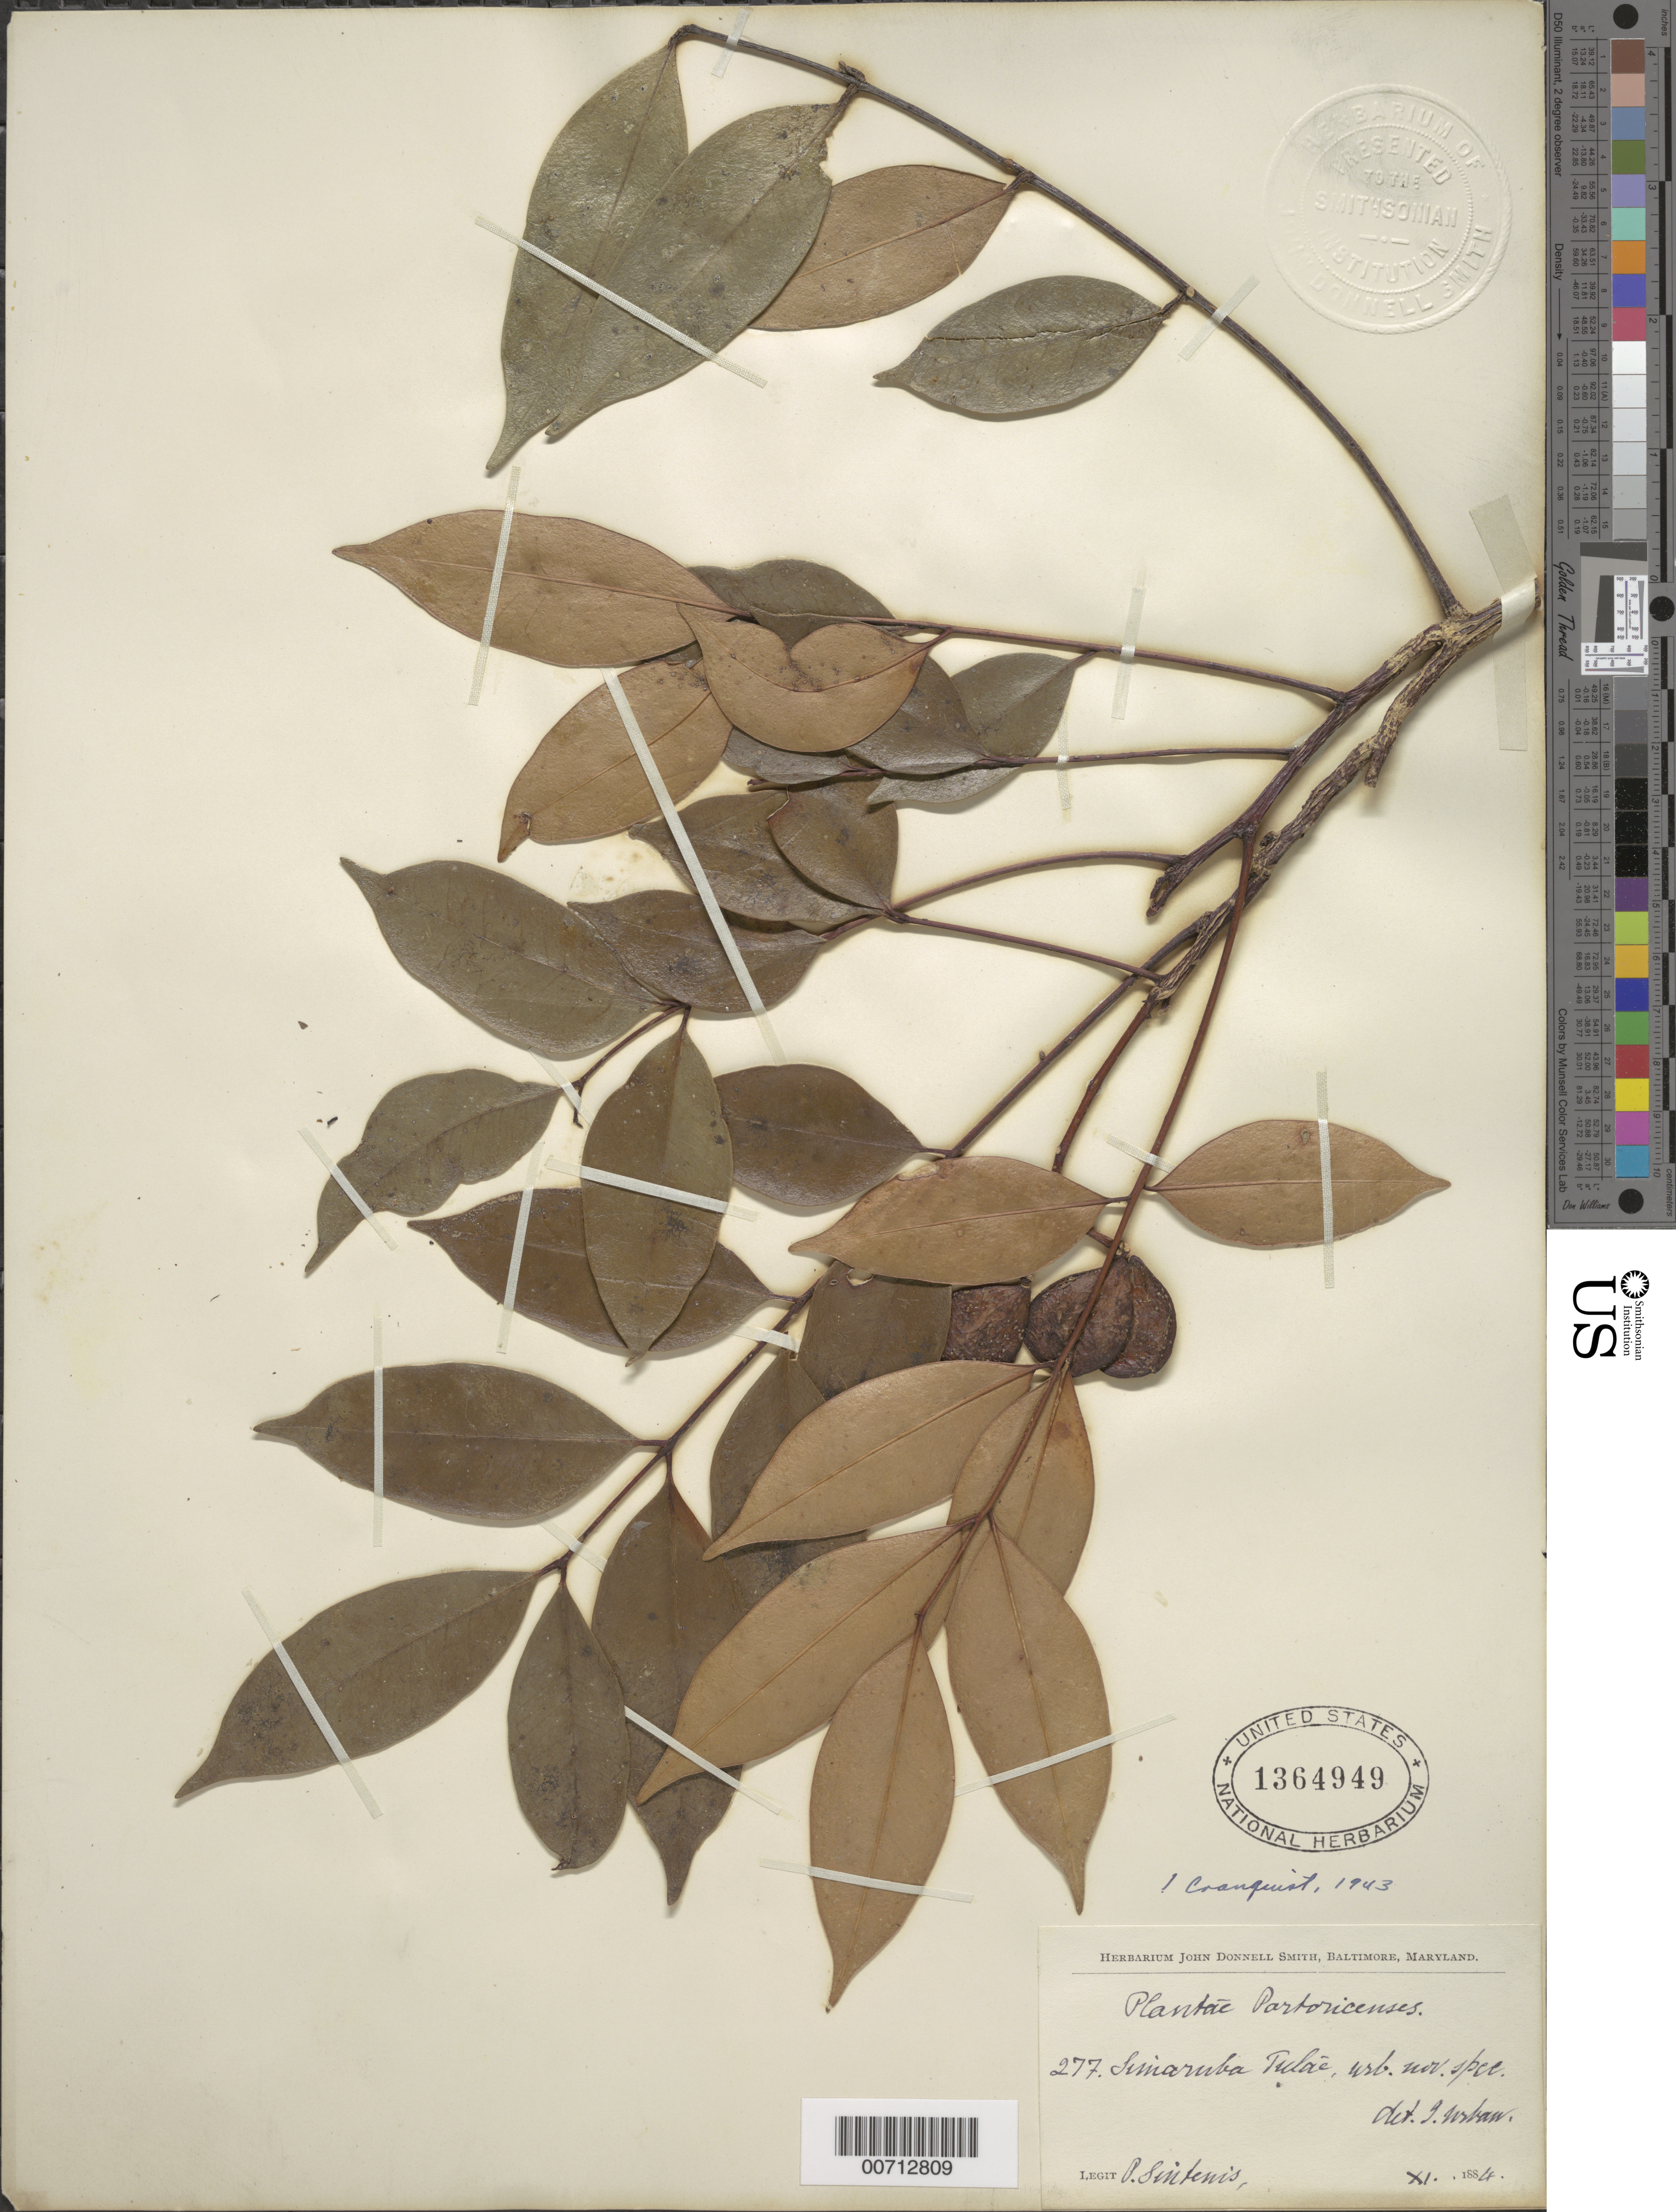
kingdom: Plantae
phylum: Tracheophyta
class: Magnoliopsida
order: Sapindales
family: Simaroubaceae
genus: Simarouba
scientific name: Simarouba tulae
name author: Urb.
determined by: Urban, Ignatz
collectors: P. Sintenis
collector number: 277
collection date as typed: Nov 1884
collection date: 1884-11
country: Puerto Rico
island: Greater Antilles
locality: Sierra de Naguabo ad Rio Blanco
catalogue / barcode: US 1364949